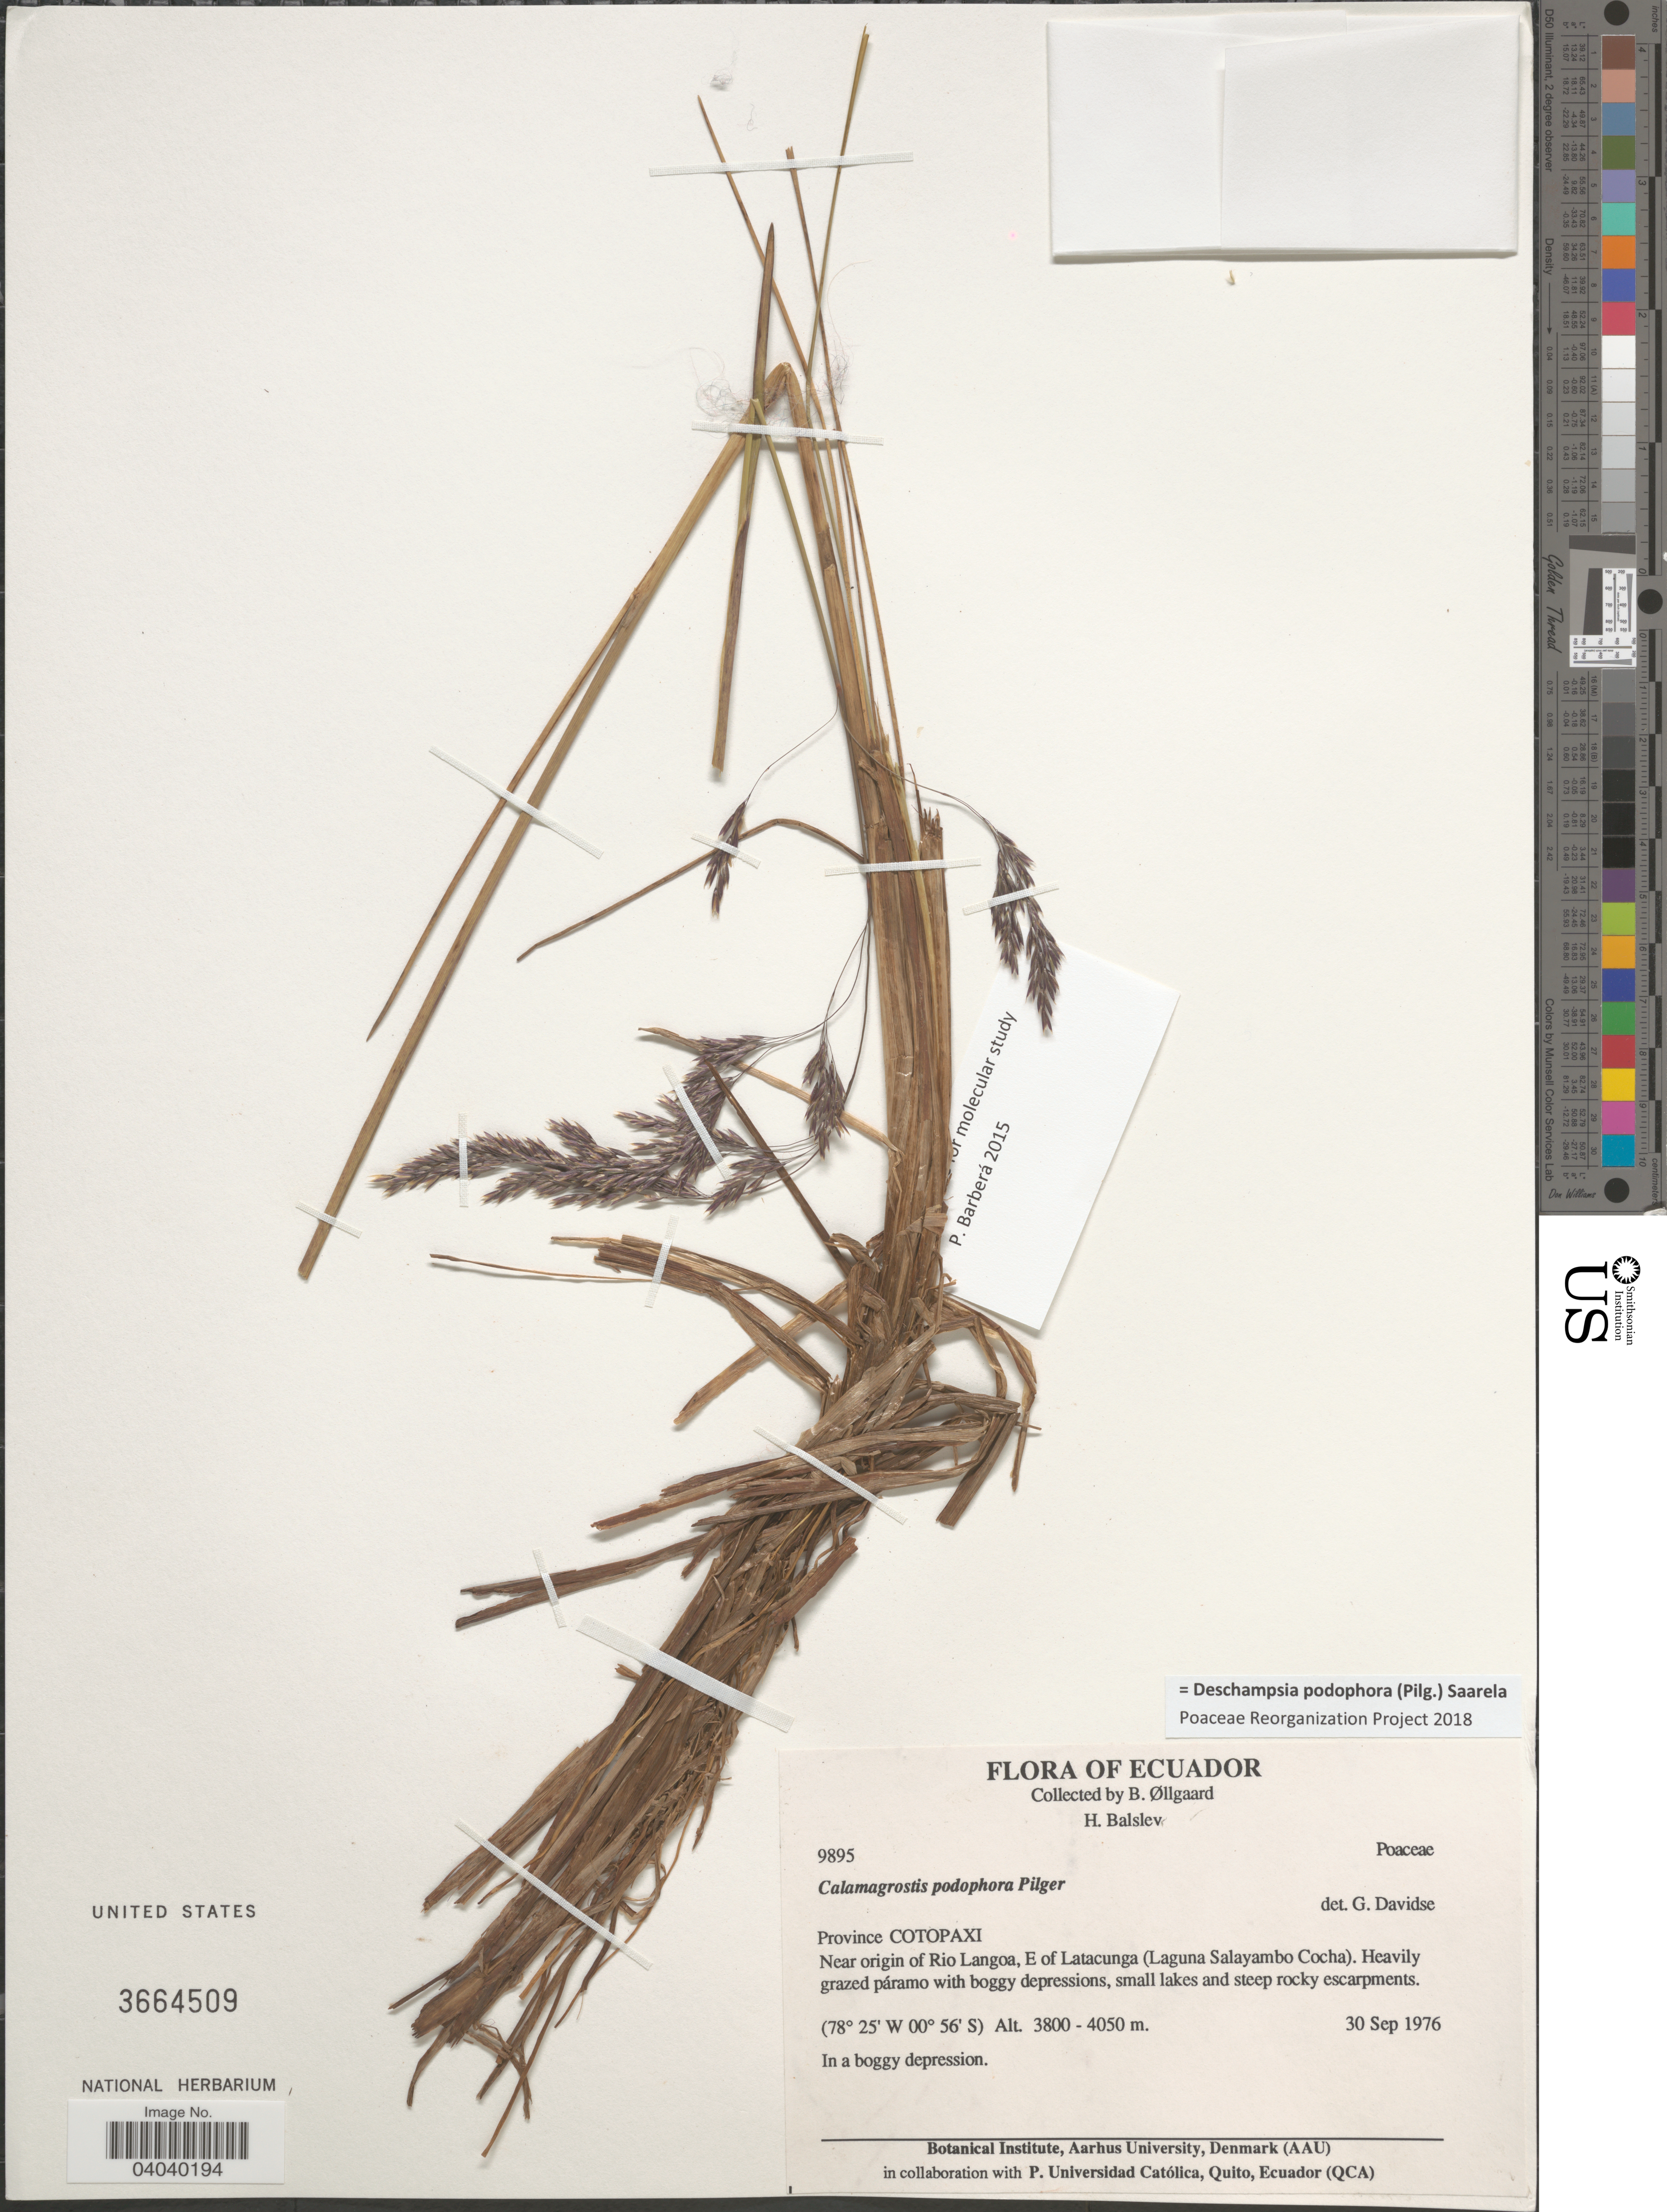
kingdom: Plantae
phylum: Tracheophyta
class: Liliopsida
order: Poales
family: Poaceae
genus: Deschampsia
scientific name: Deschampsia podophora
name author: (Pilg.) Saarela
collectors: B. Øllgaard & H. Balslev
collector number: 9895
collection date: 1976-09-30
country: Ecuador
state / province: Cotopaxi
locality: Near origin of Rio Langoa, E of Latacunga (Laguna Salayambo Cocha).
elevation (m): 3800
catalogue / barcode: US 3664509